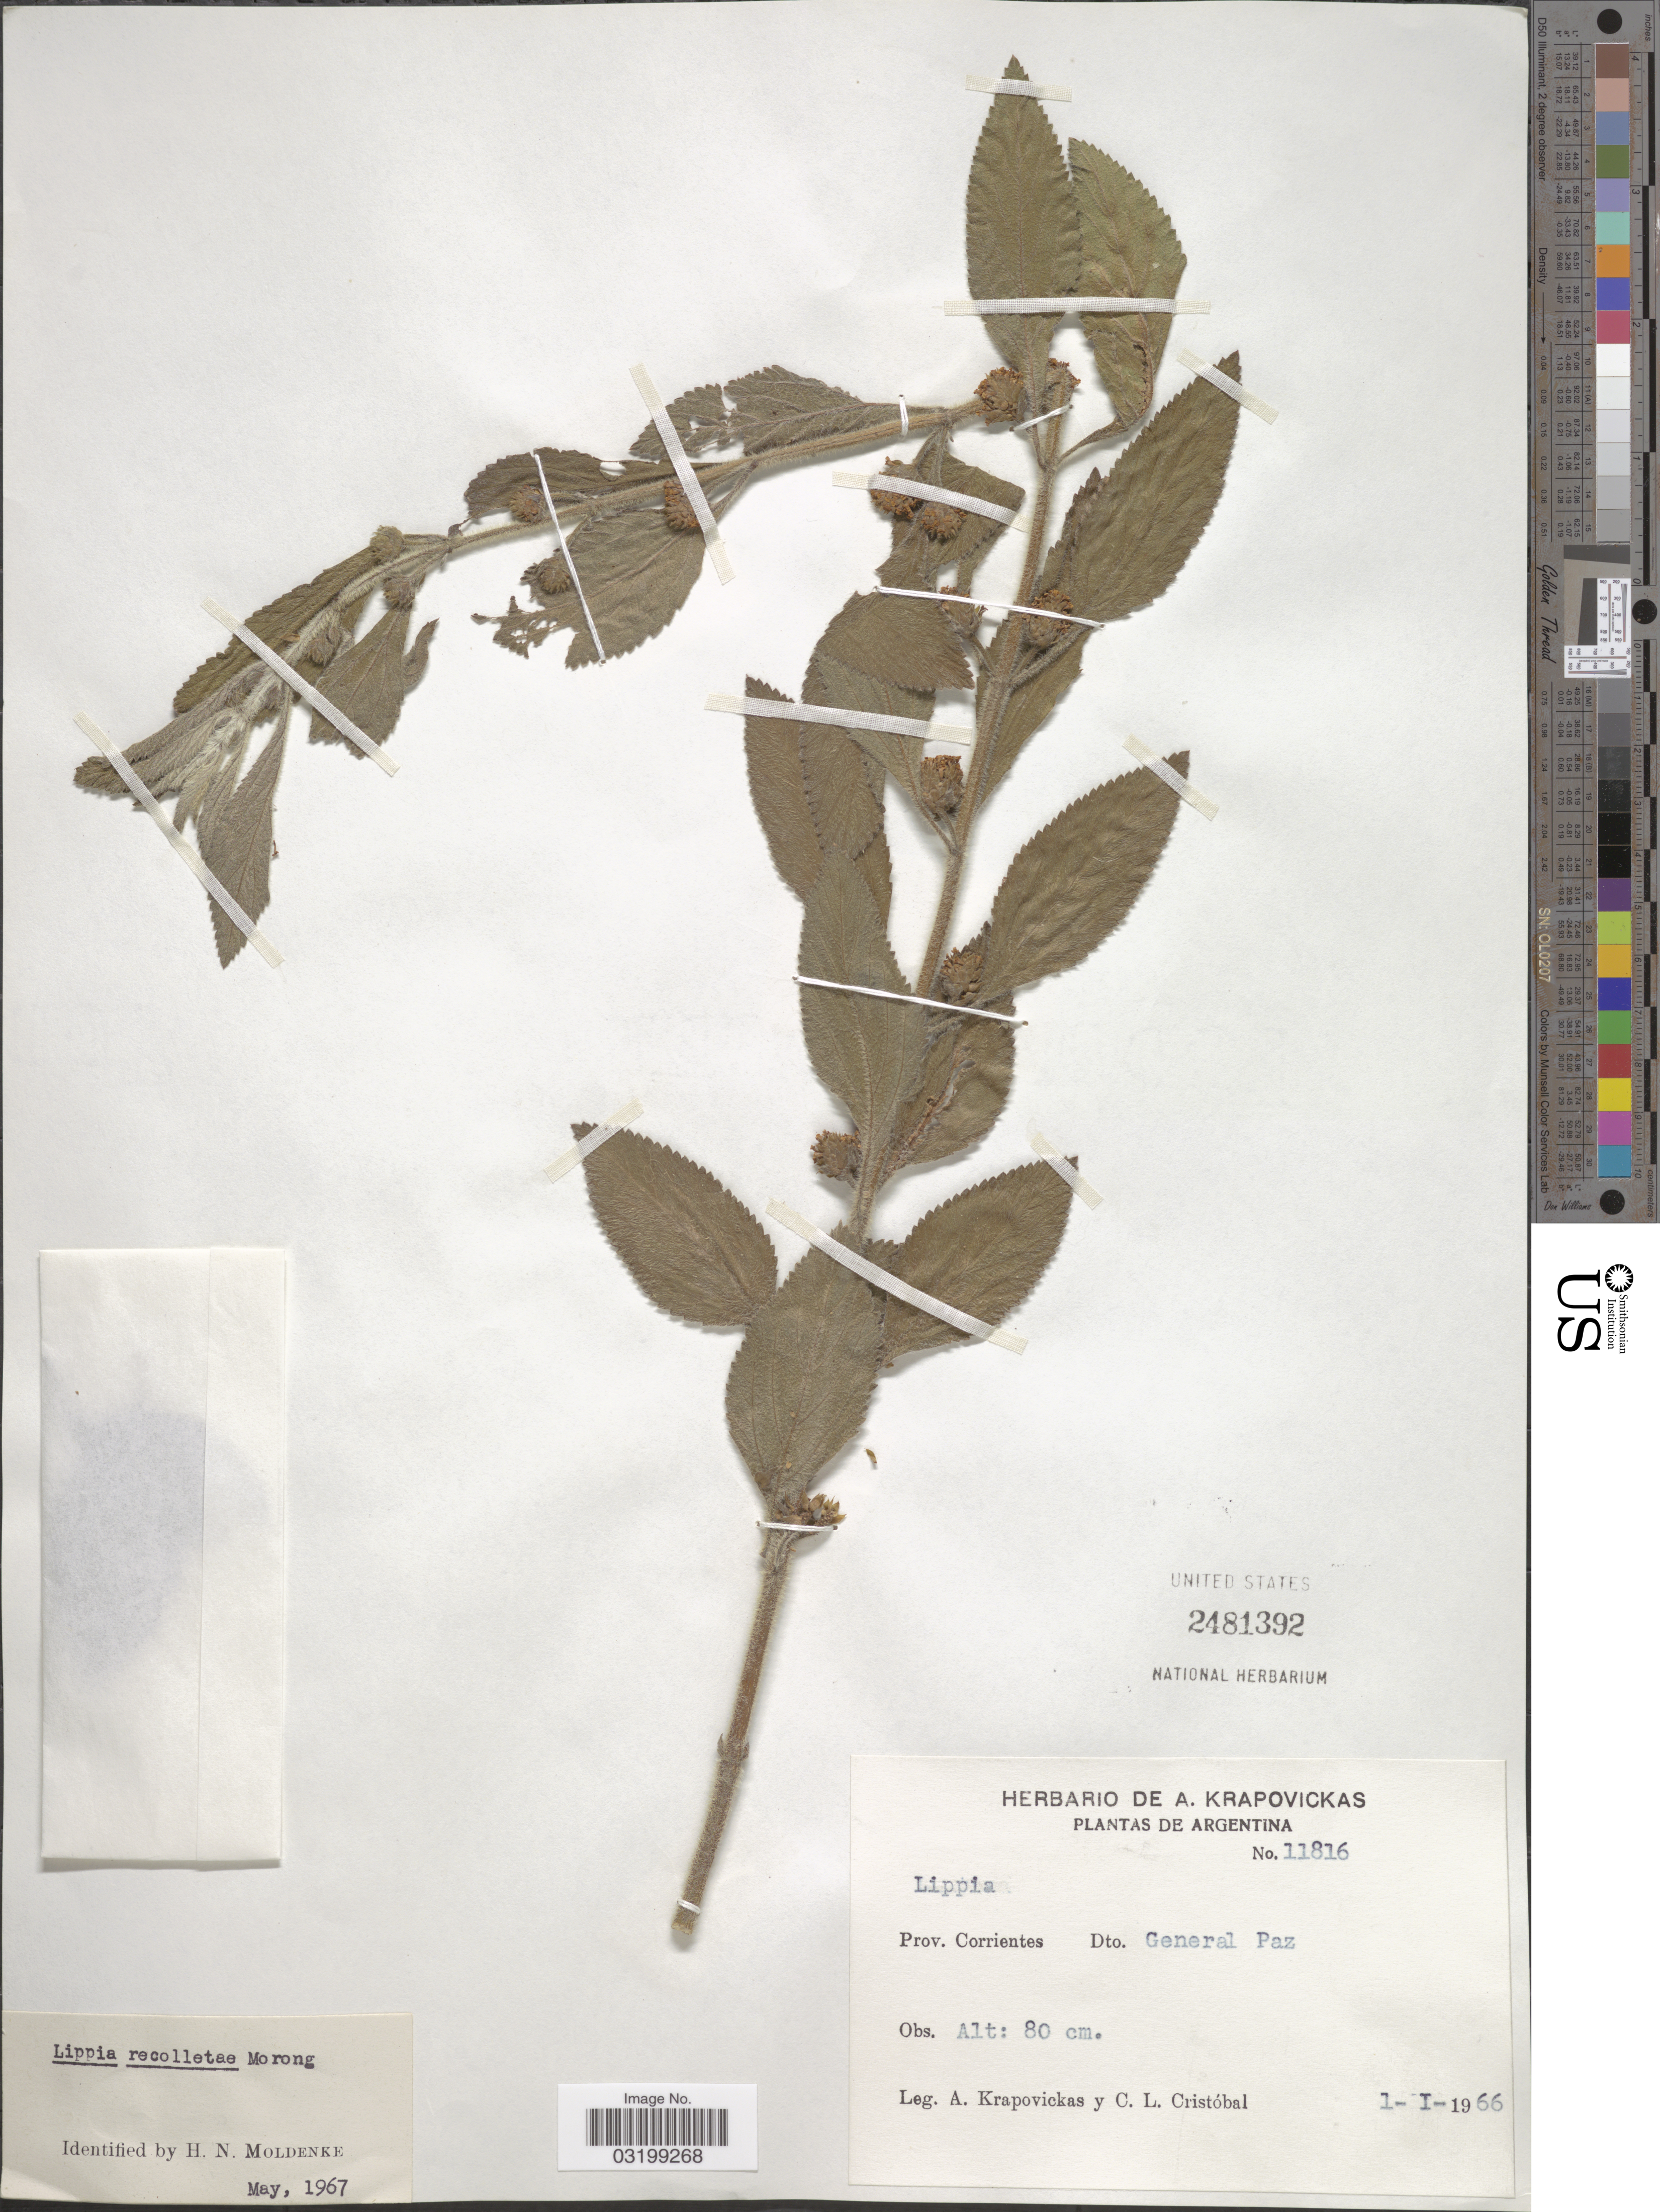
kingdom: Plantae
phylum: Tracheophyta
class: Magnoliopsida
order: Lamiales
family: Verbenaceae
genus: Lippia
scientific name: Lippia recolletae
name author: Morong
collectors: A. Krapovickas & C. L. Cristóbal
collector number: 11816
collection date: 1966-01-01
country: Argentina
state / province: Corrientes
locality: Dto. General Paz.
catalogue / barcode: US 2481392